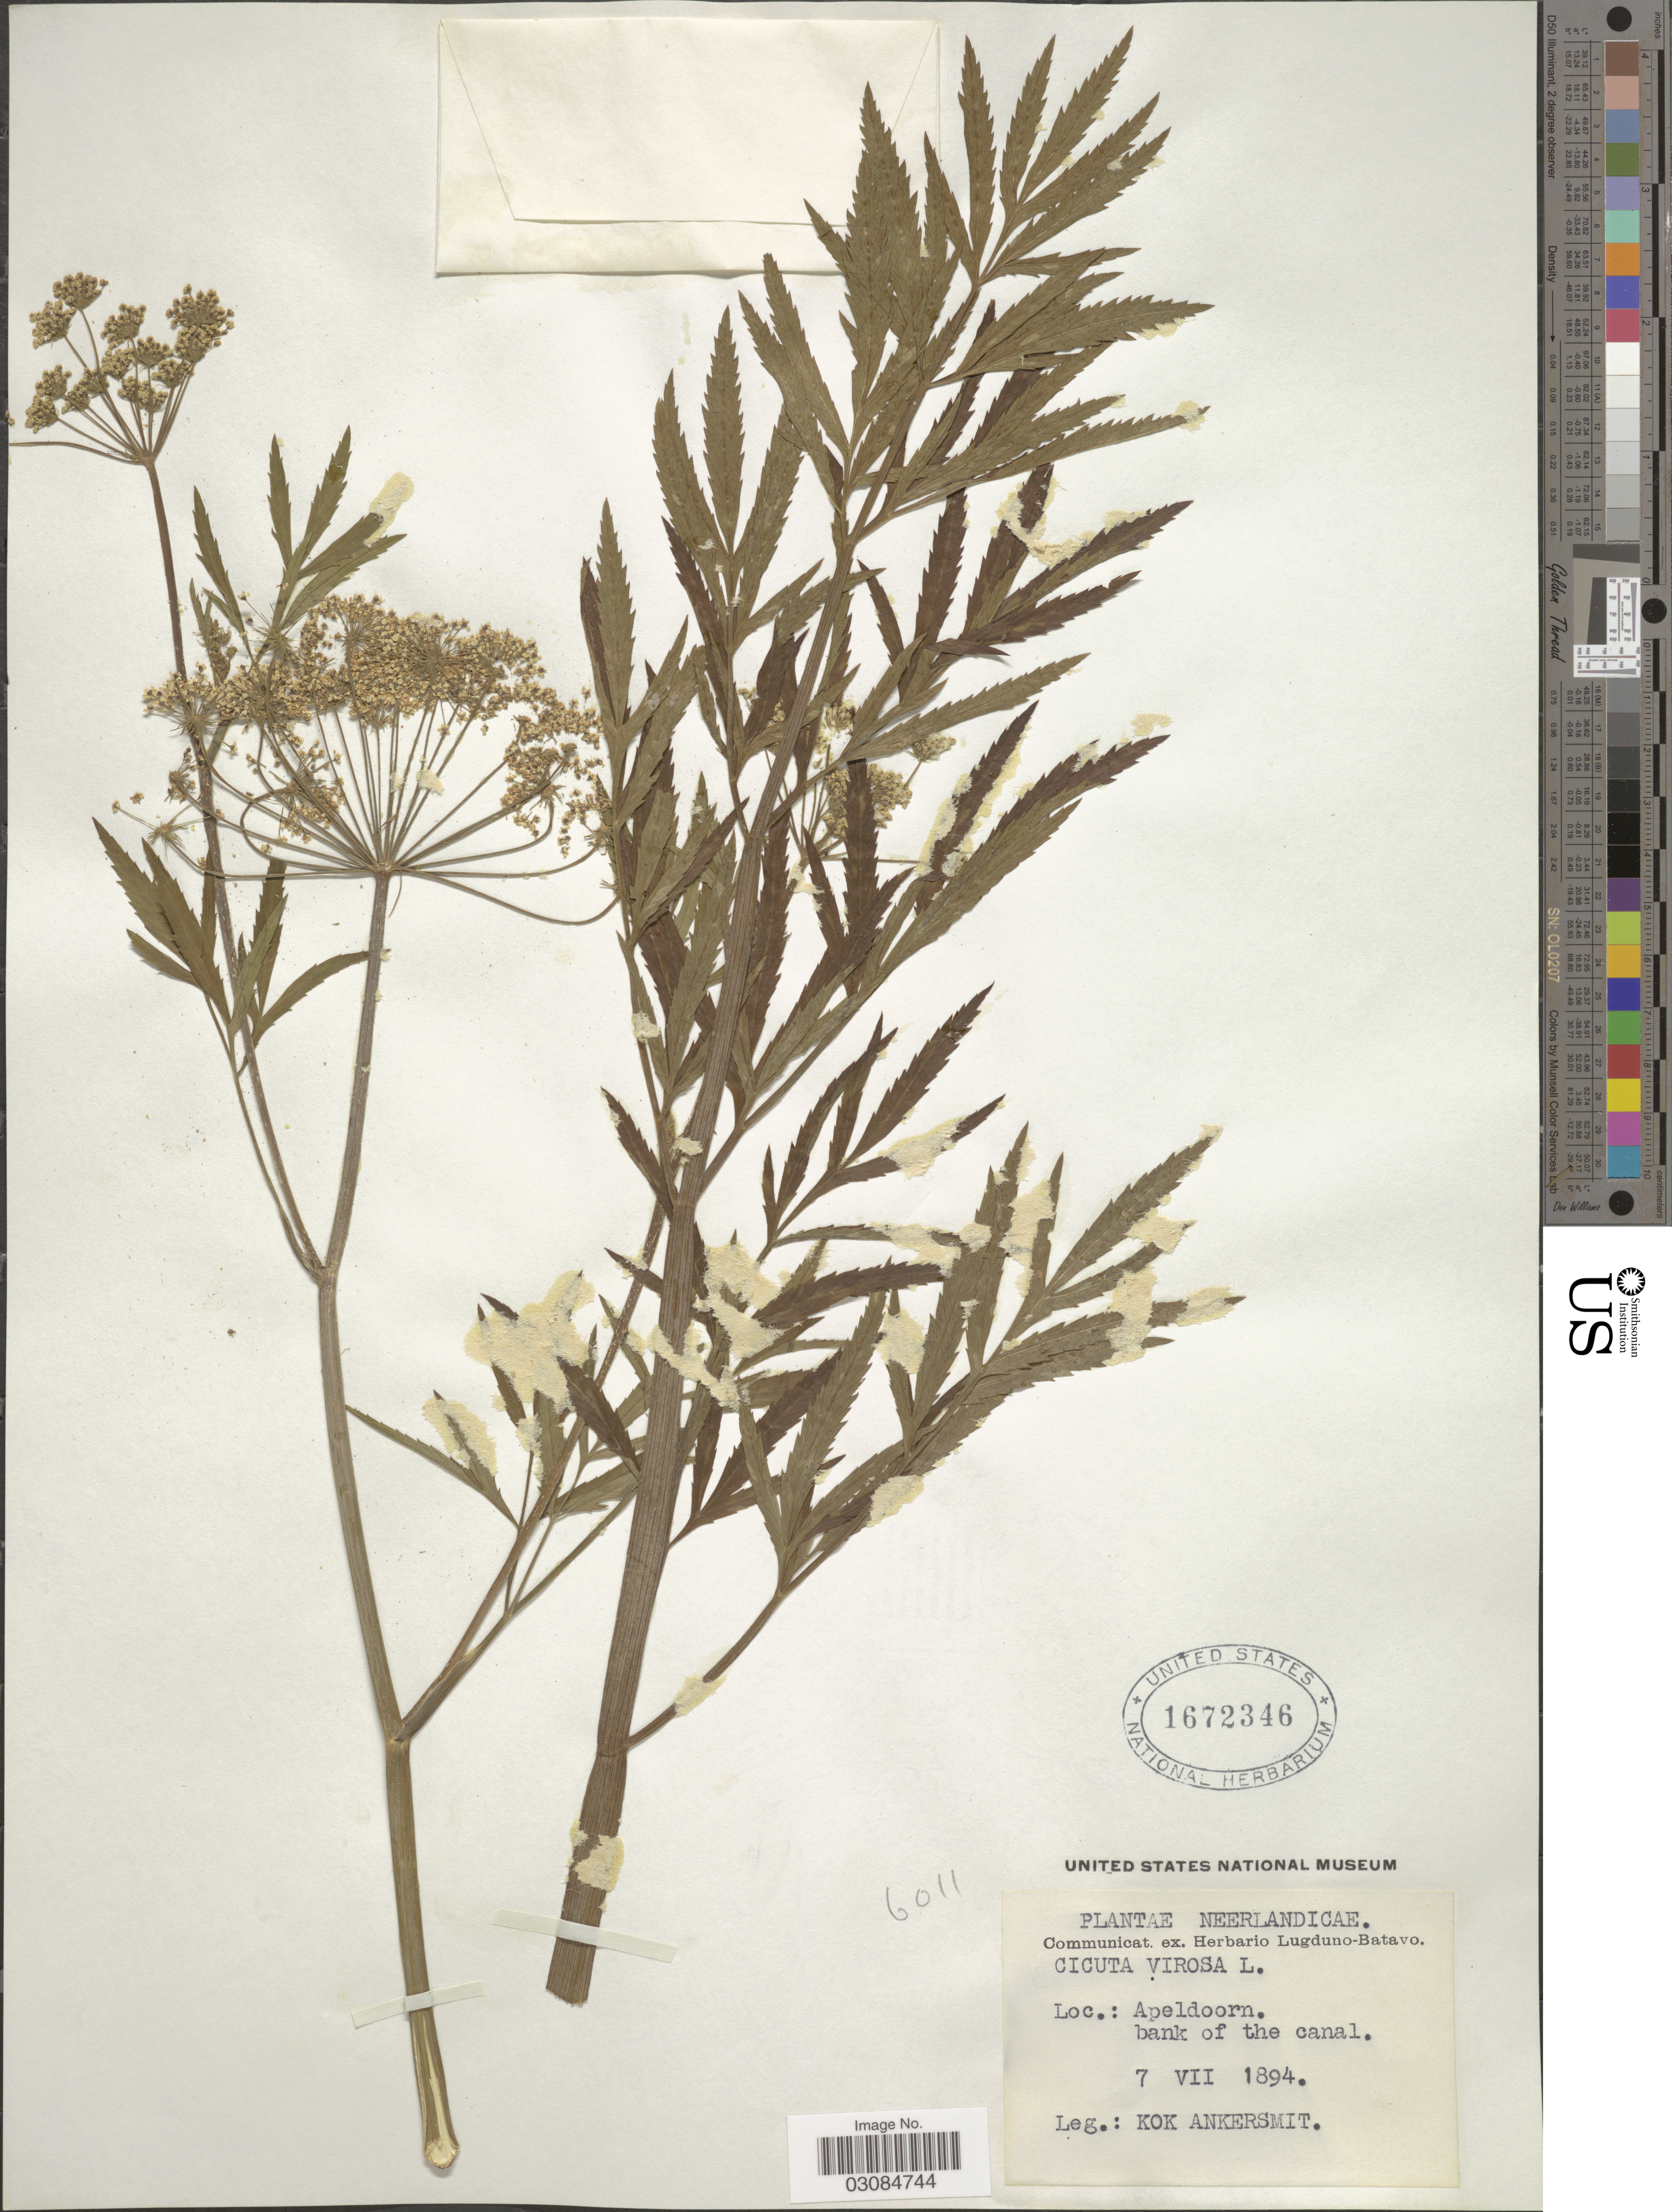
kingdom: Plantae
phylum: Tracheophyta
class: Magnoliopsida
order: Apiales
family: Apiaceae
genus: Cicuta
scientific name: Cicuta virosa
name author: L.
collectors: Kok Ankersmit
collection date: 1894-07-07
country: Netherlands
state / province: Gelderland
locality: Neerlandicae. Apeldoorn. Bank of the canal.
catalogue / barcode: US 1672346